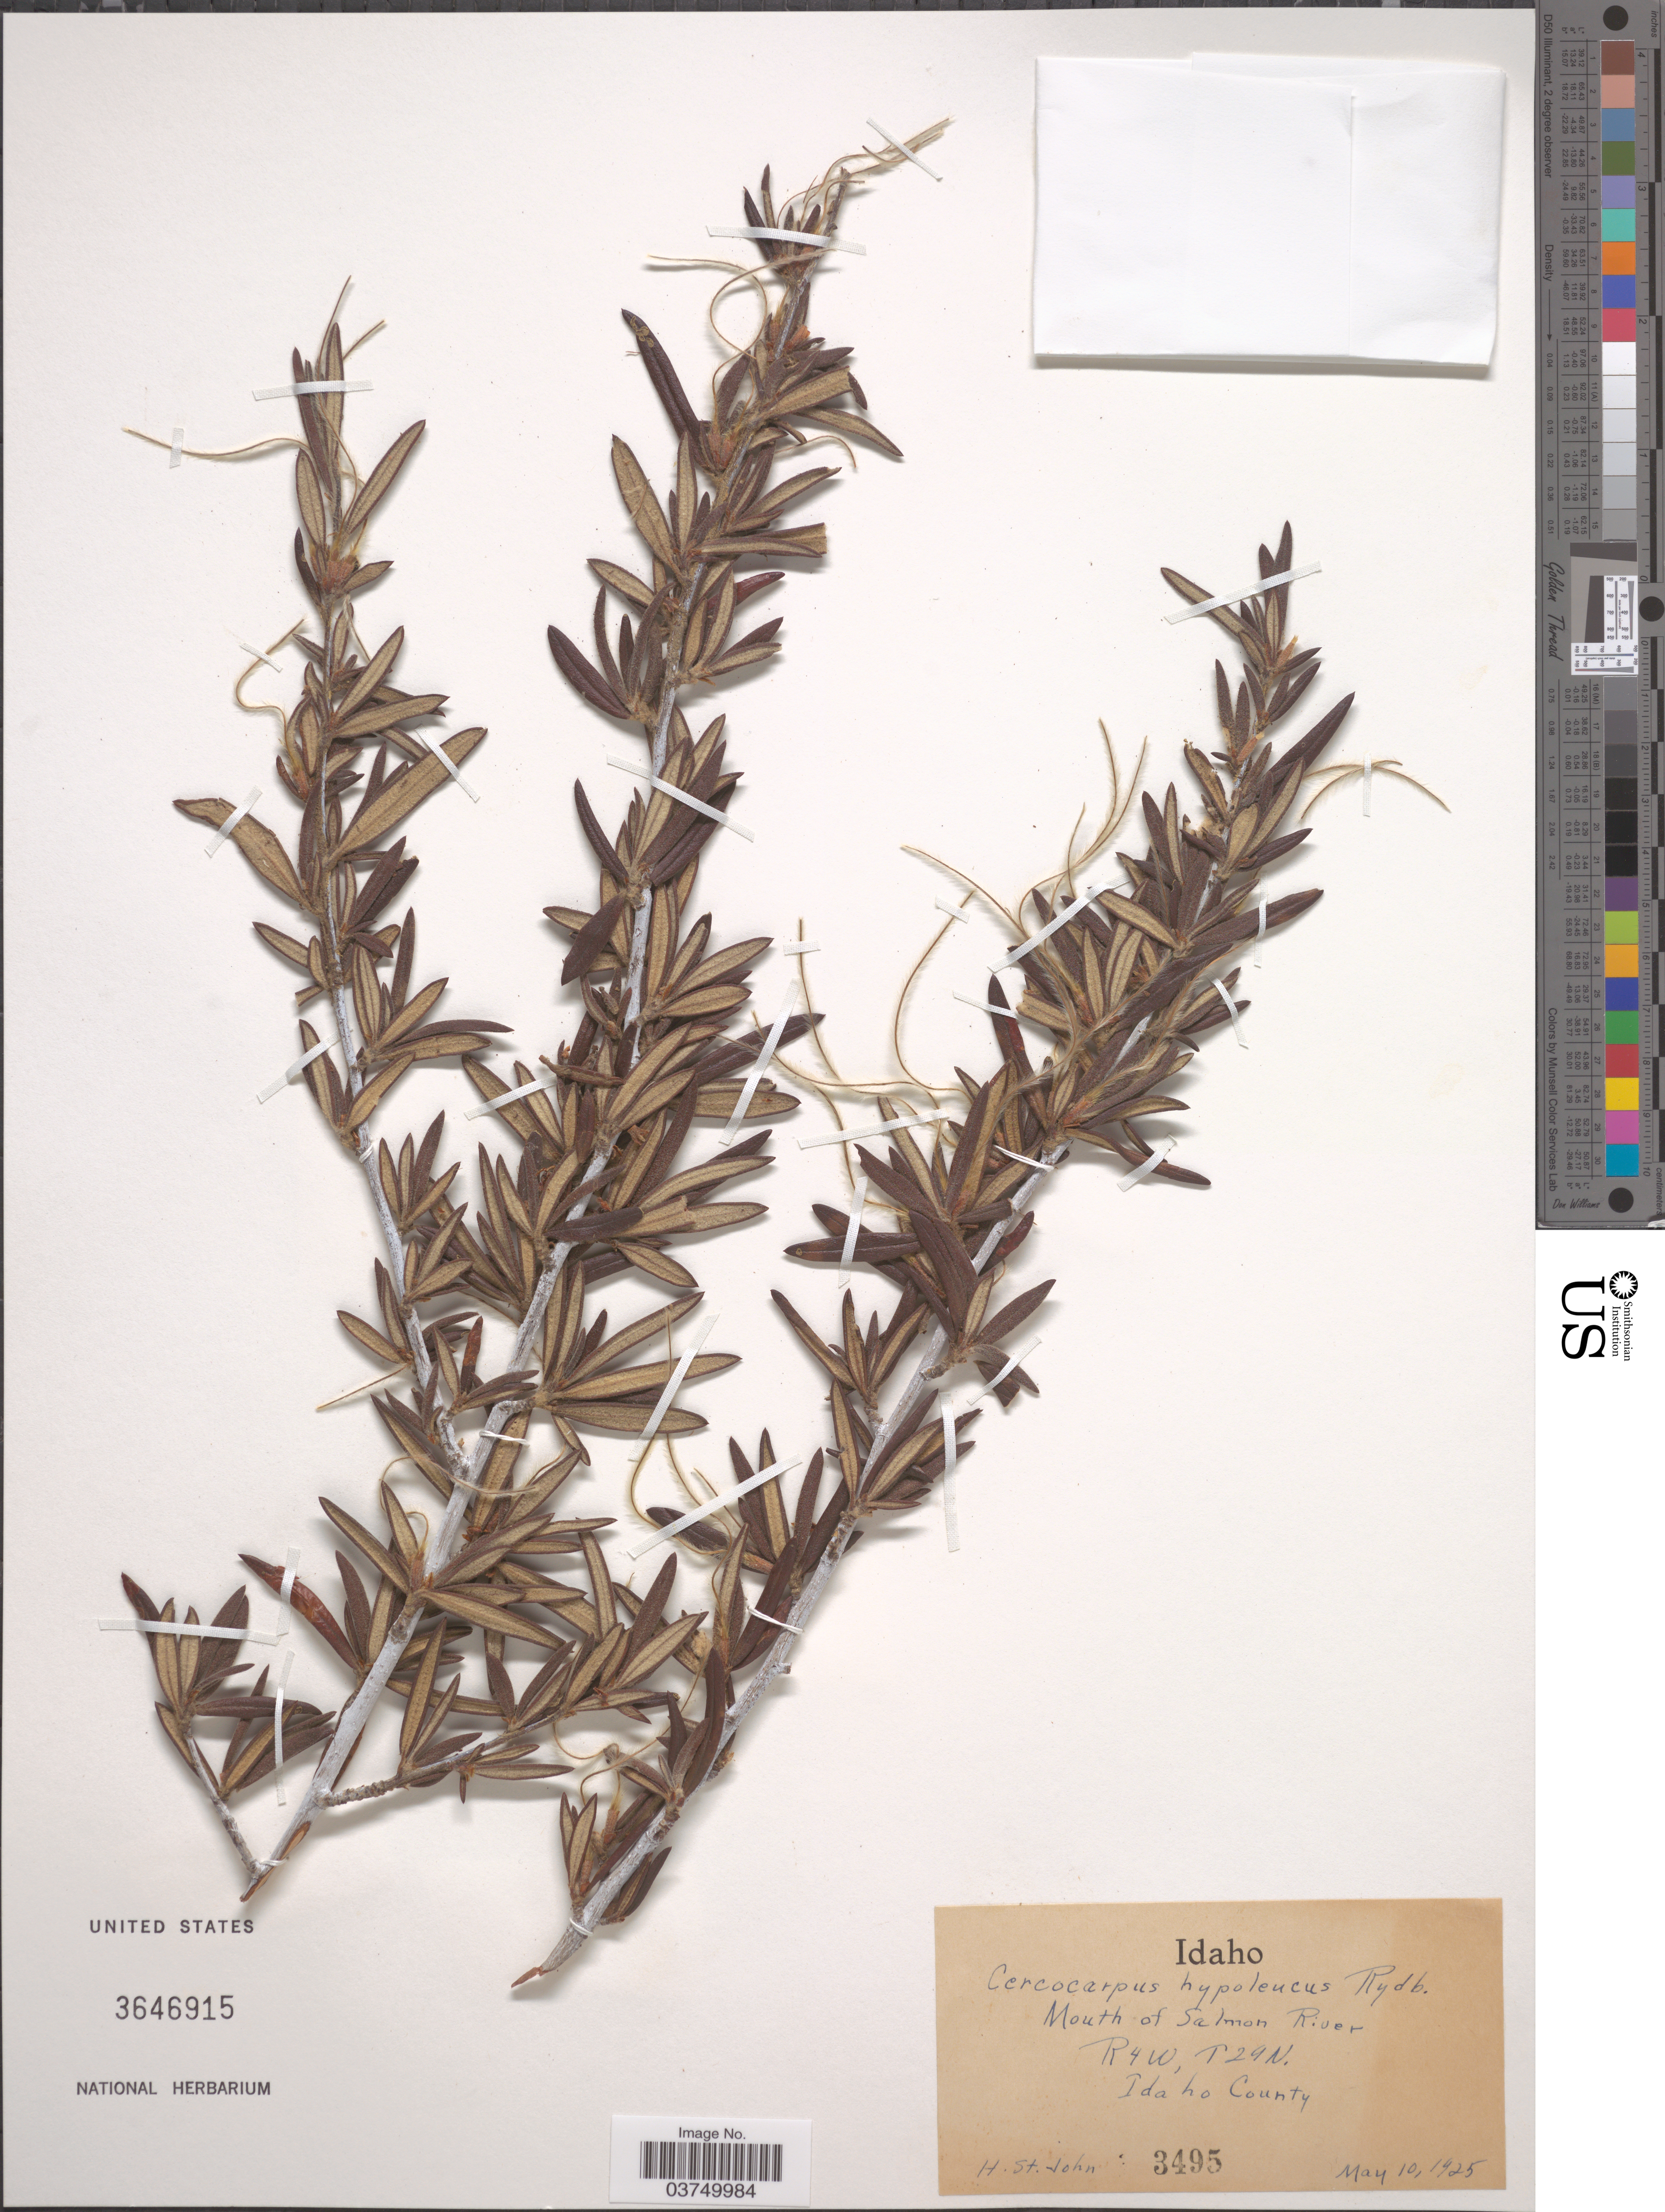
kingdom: Plantae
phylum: Tracheophyta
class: Magnoliopsida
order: Rosales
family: Rosaceae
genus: Cercocarpus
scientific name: Cercocarpus ledifolius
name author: Nutt.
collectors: H. St. John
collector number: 3495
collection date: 1925-05-10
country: United States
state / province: Idaho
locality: Mouth of Salmon River. R4W, T29N. Idaho County.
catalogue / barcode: US 3646915